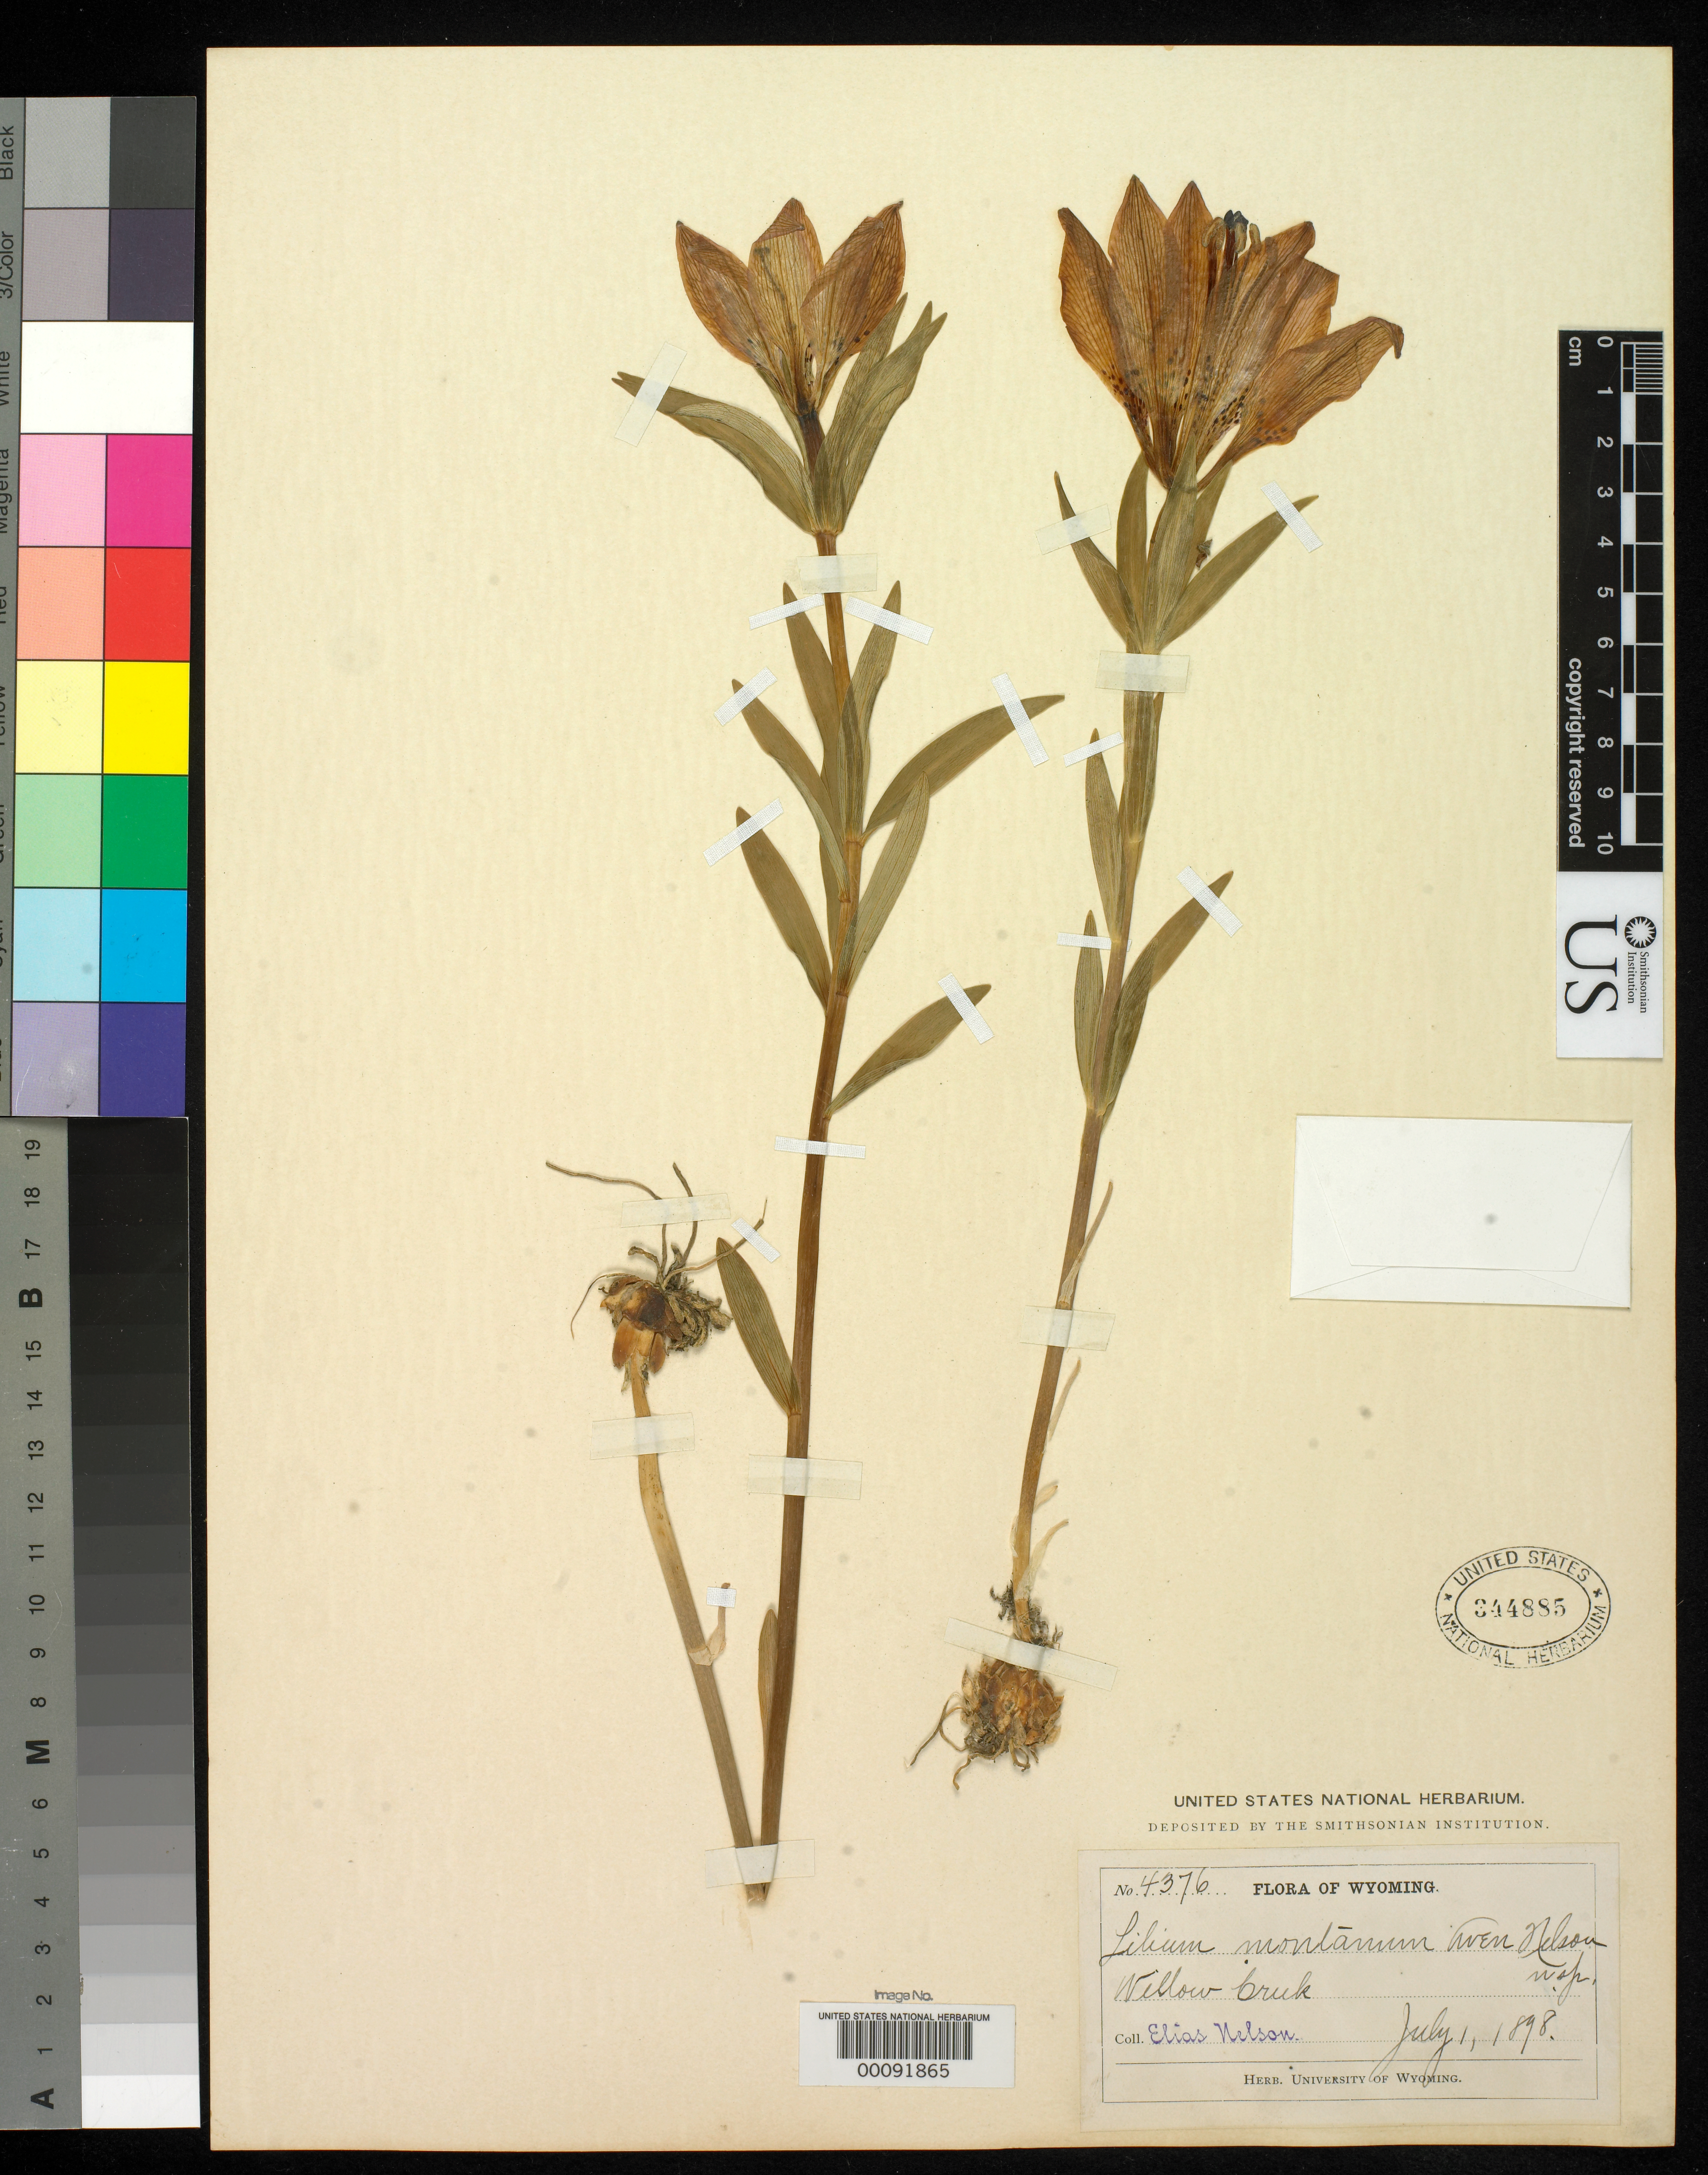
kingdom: Plantae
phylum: Tracheophyta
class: Liliopsida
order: Liliales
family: Liliaceae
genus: Lilium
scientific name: Lilium montanum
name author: A. Nelson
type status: Isotype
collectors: E. Nelson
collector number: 4376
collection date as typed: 01 Jul 1898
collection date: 1898-07-01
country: United States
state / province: Wyoming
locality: Saw Mill Creek, Laramie Hills.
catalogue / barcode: US 344885